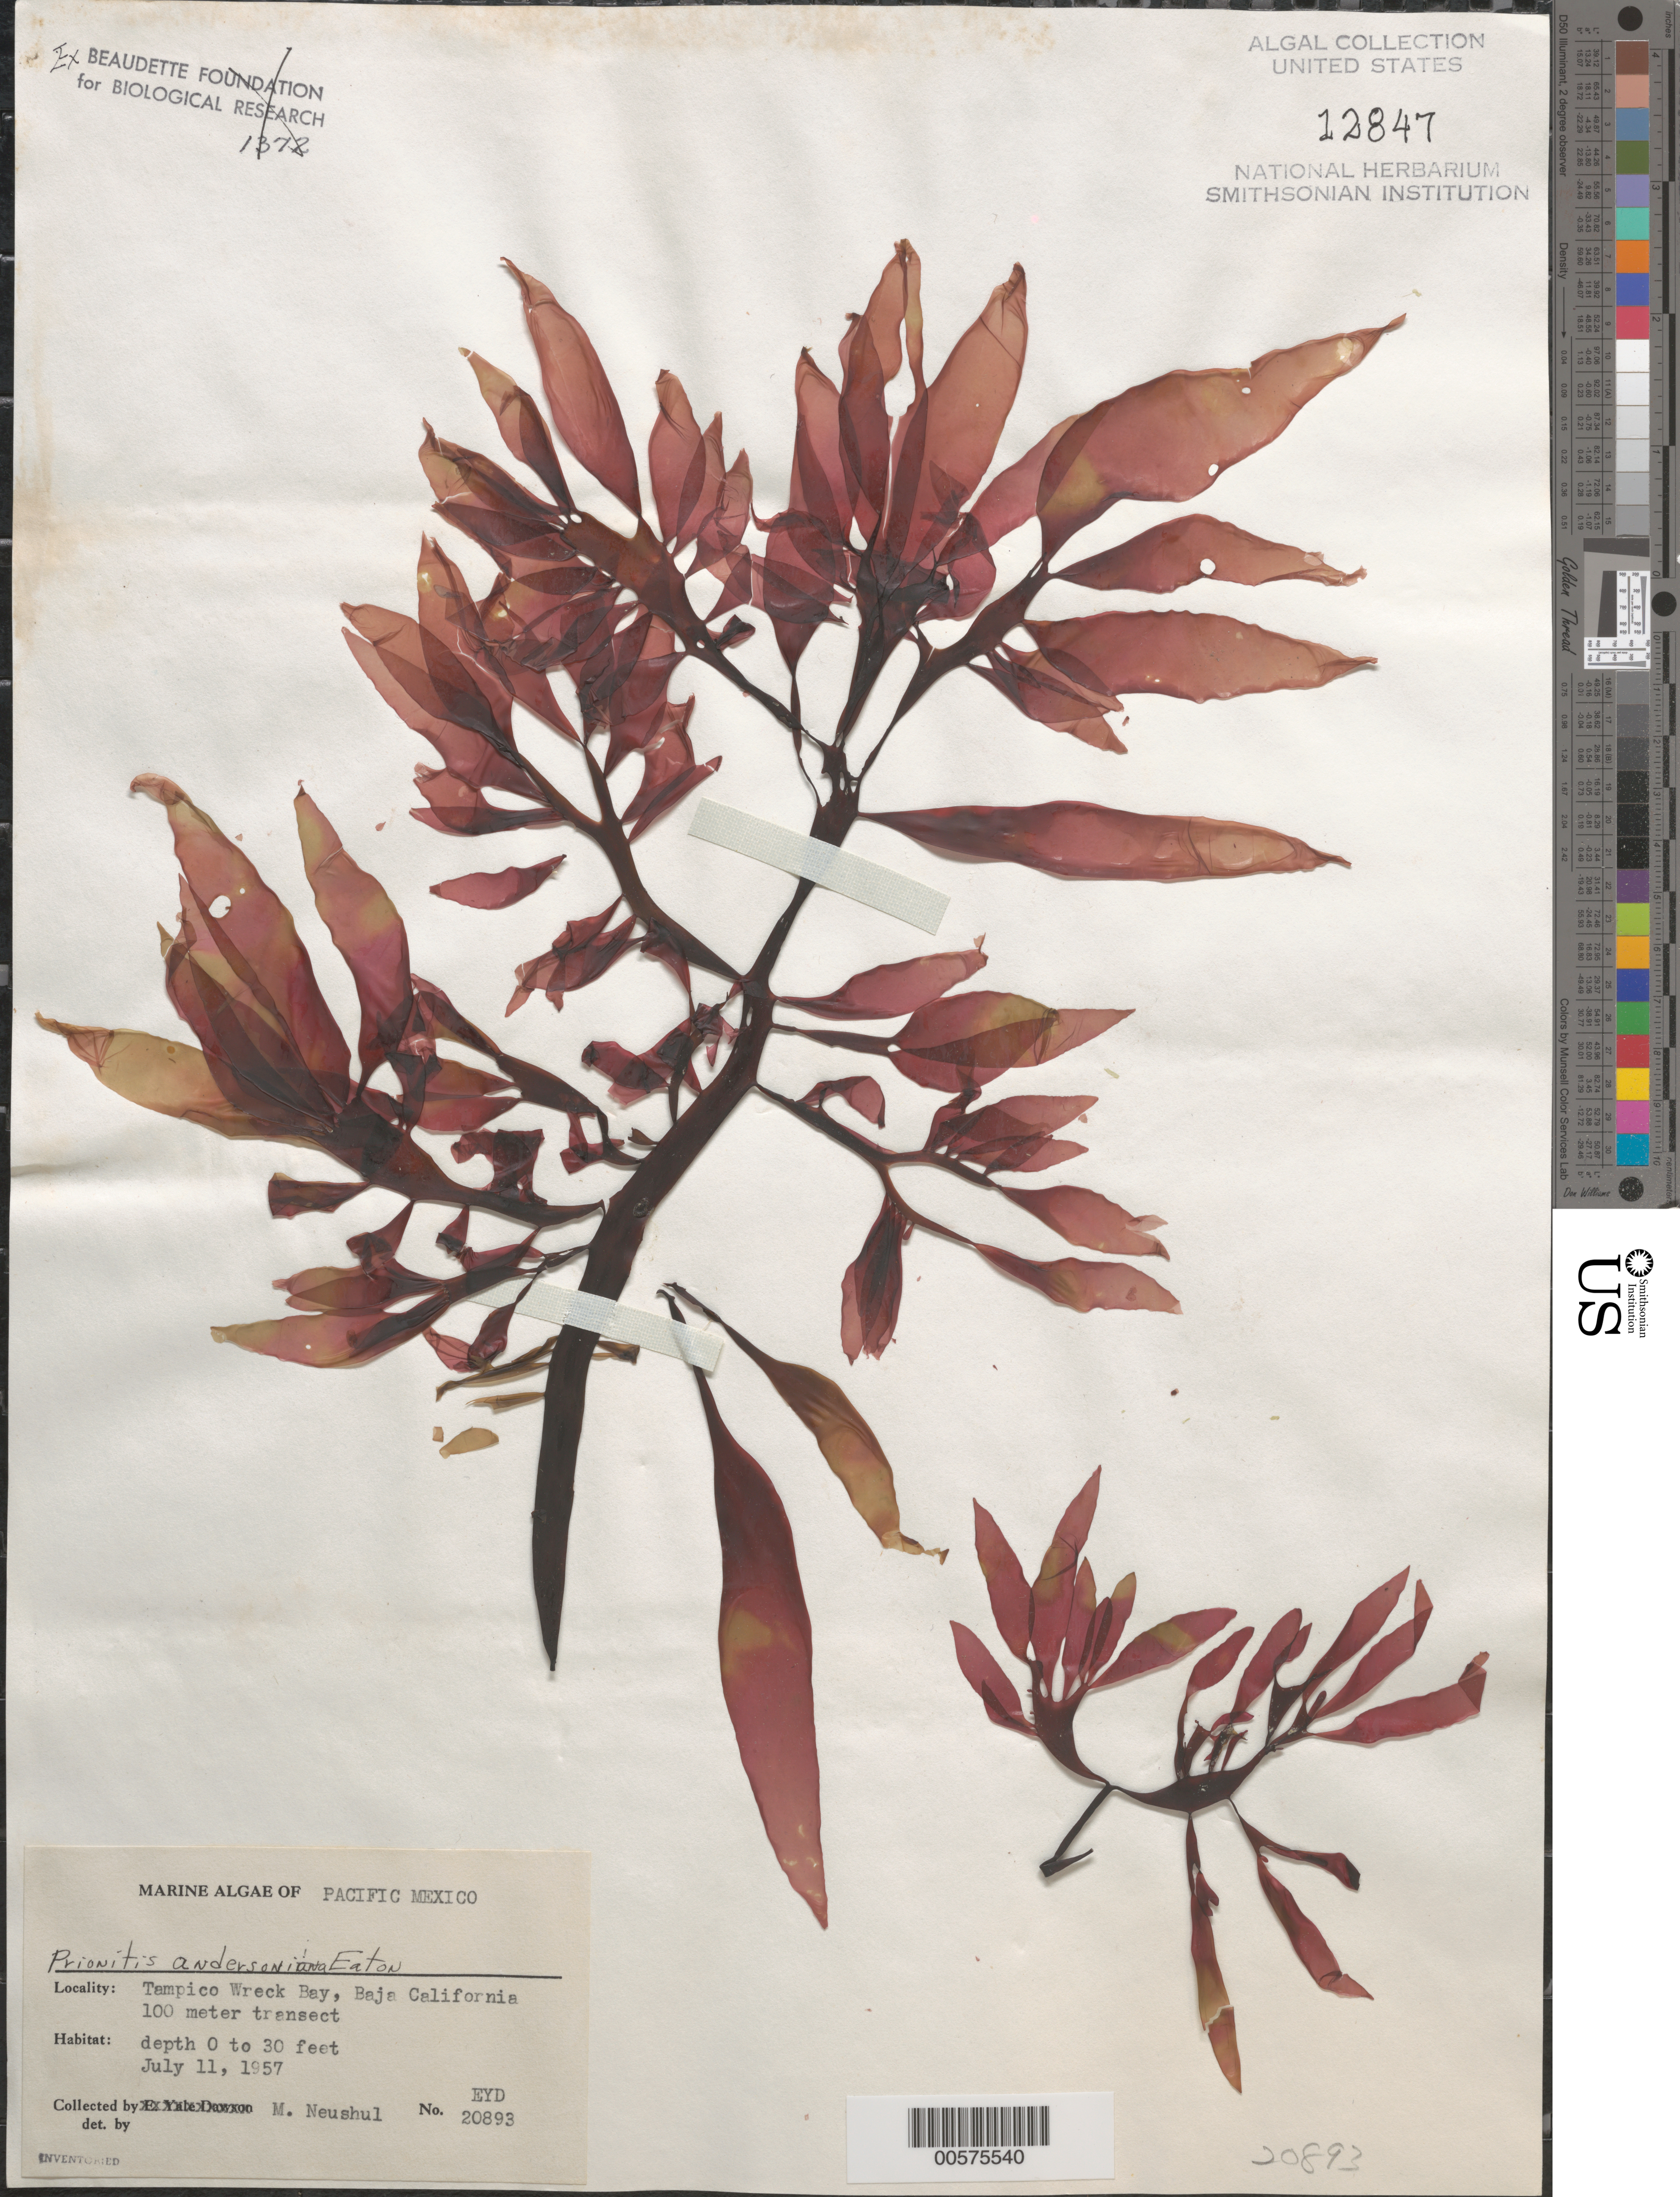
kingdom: Plantae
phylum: Rhodophyta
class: Florideophyceae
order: Cryptonemiales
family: Cryptonemiaceae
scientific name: Prionitis sternbergii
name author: (C. Agardh) J. Agardh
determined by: Algae name updating Project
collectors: M. Neushul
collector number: EYD 20893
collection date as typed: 11 Jul 1957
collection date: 1957-07-11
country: Mexico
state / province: Baja California Norte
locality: Tampico Wreck Bay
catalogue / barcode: US 12847